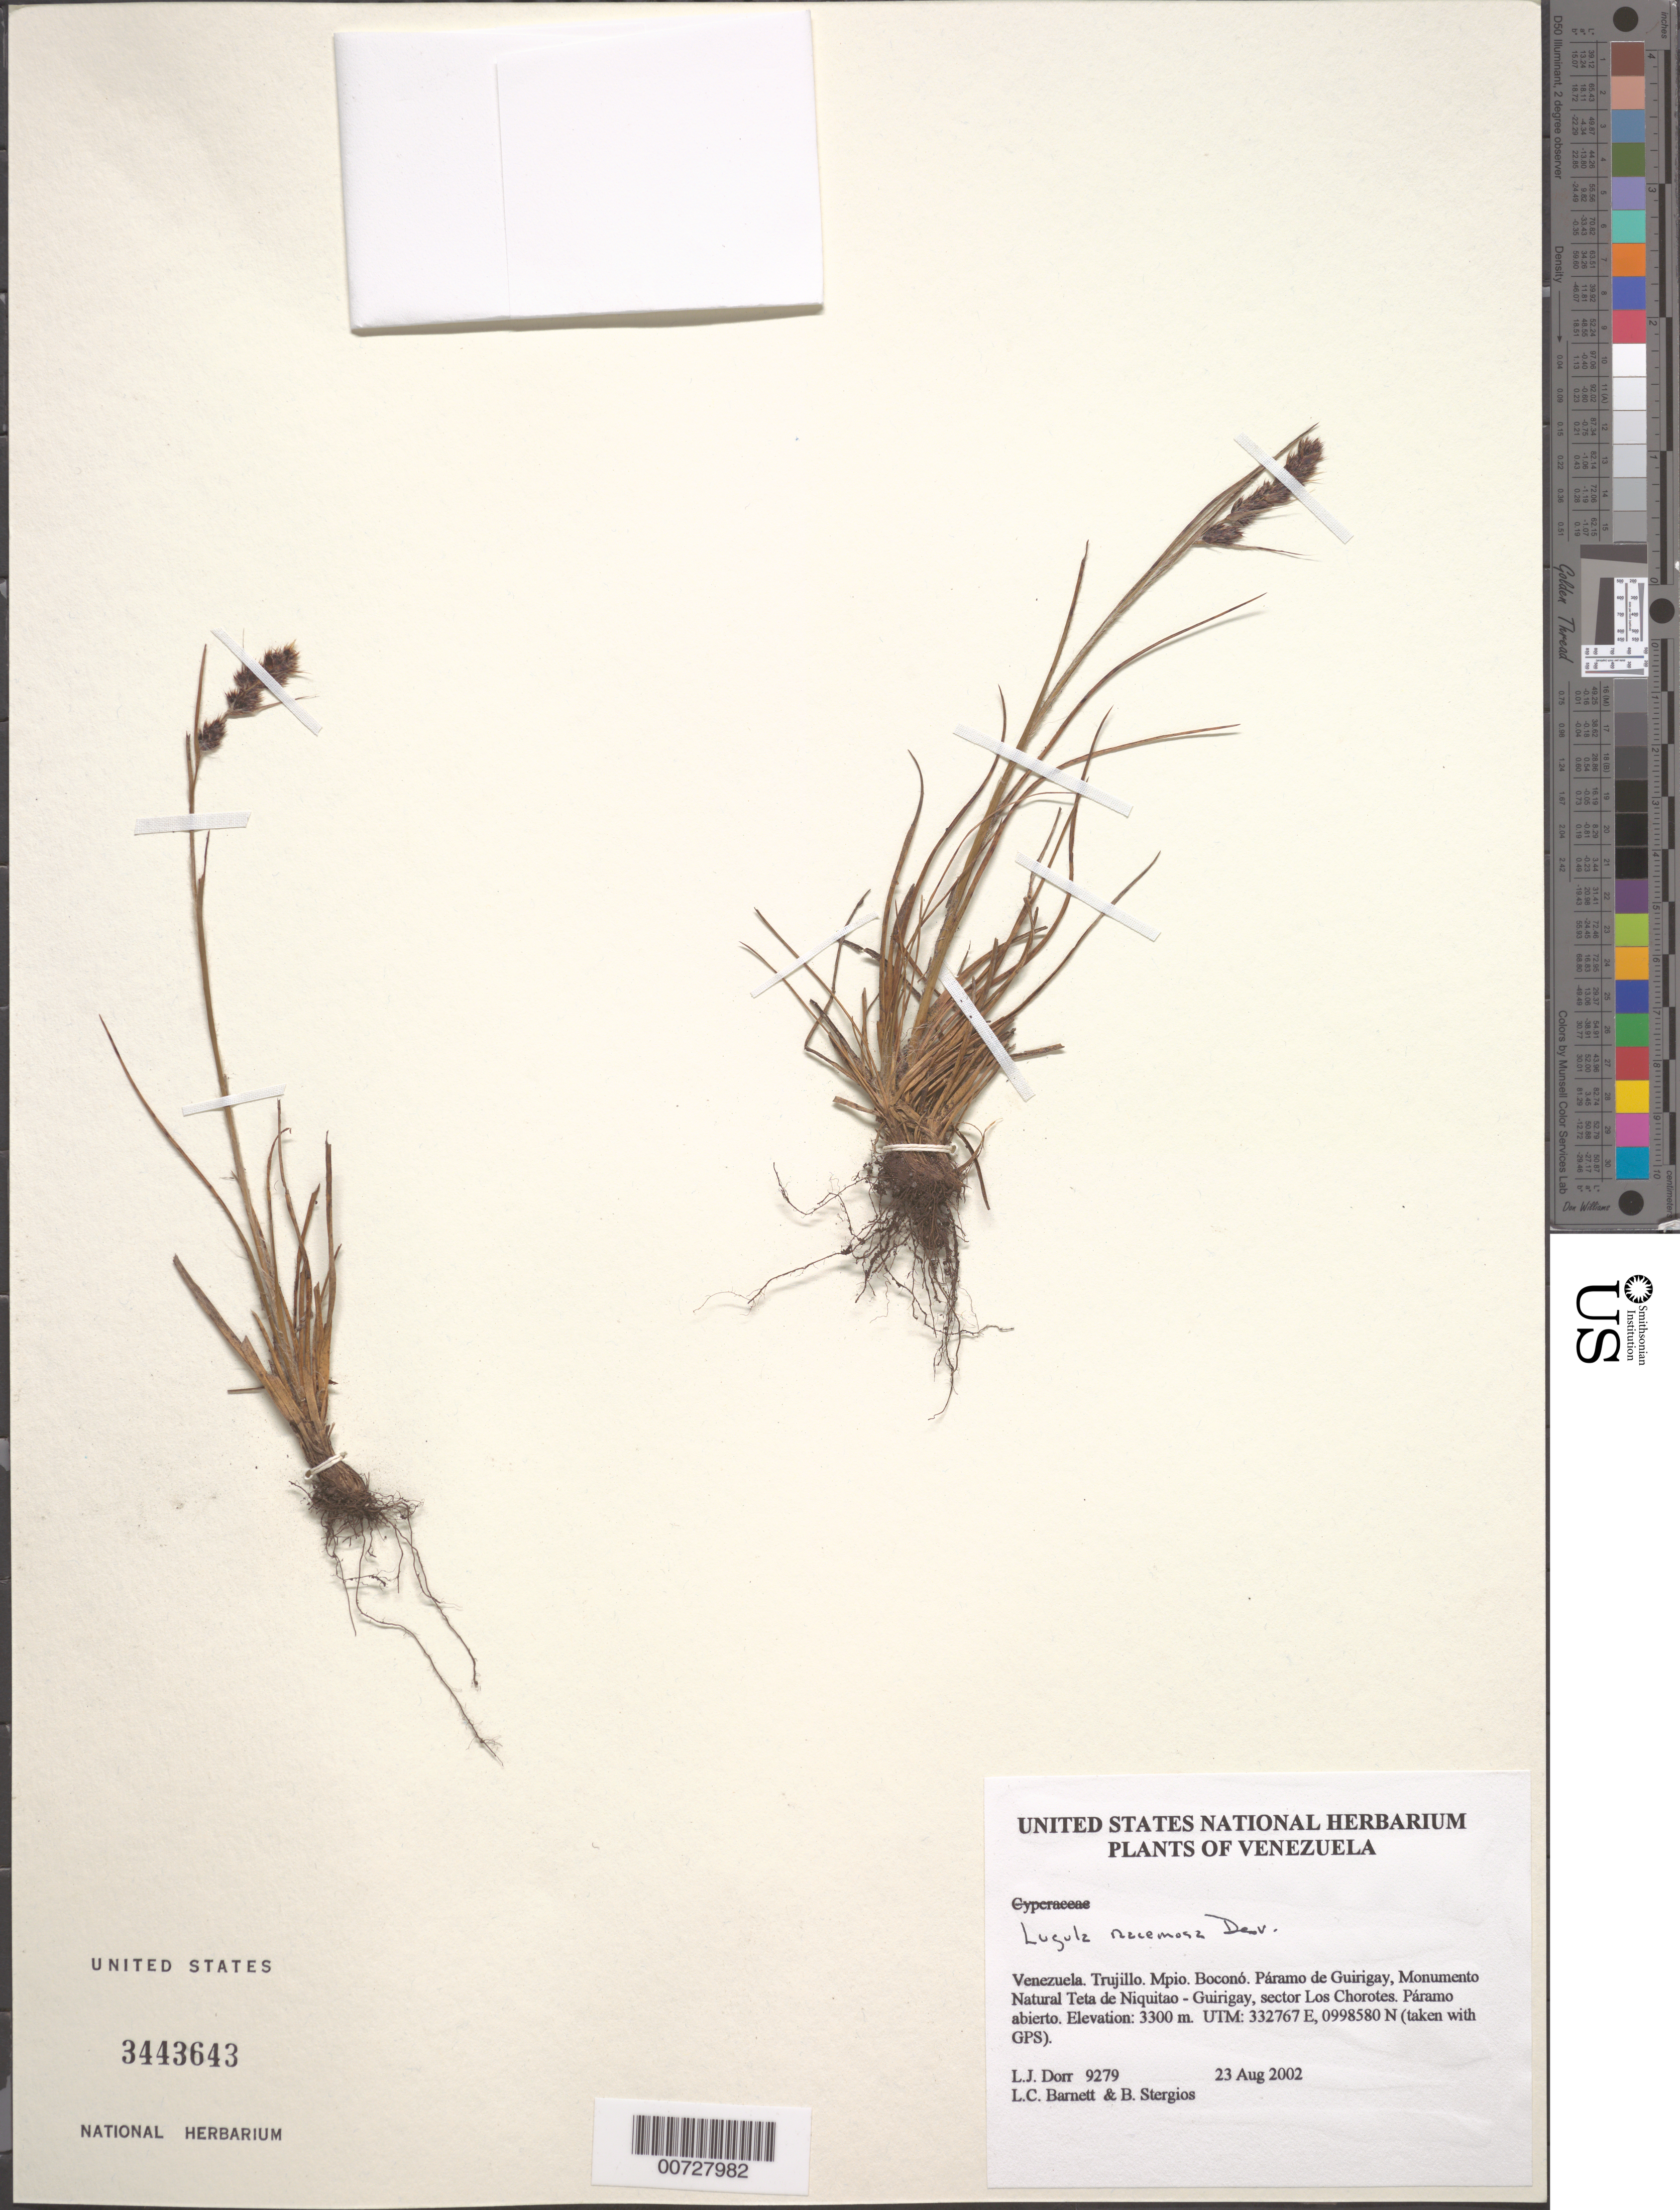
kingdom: Plantae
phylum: Tracheophyta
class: Liliopsida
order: Poales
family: Juncaceae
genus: Luzula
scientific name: Luzula racemosa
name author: Desv.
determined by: Dorr, L. J., (BOT), Smithsonian Institution - National Museum of Natural History (UNITED STATES)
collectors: L. J. Dorr, L. C. Barnett & B. G. Stergios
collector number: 9279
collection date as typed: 23 Aug 2002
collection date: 2002-08-23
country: Venezuela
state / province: Trujillo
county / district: Boconó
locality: Páramo de Guirigay, Monumento Natural Teta de Niquitao - Guirigay, sector Los Chorotes.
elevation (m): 3300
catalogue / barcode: US 3443643